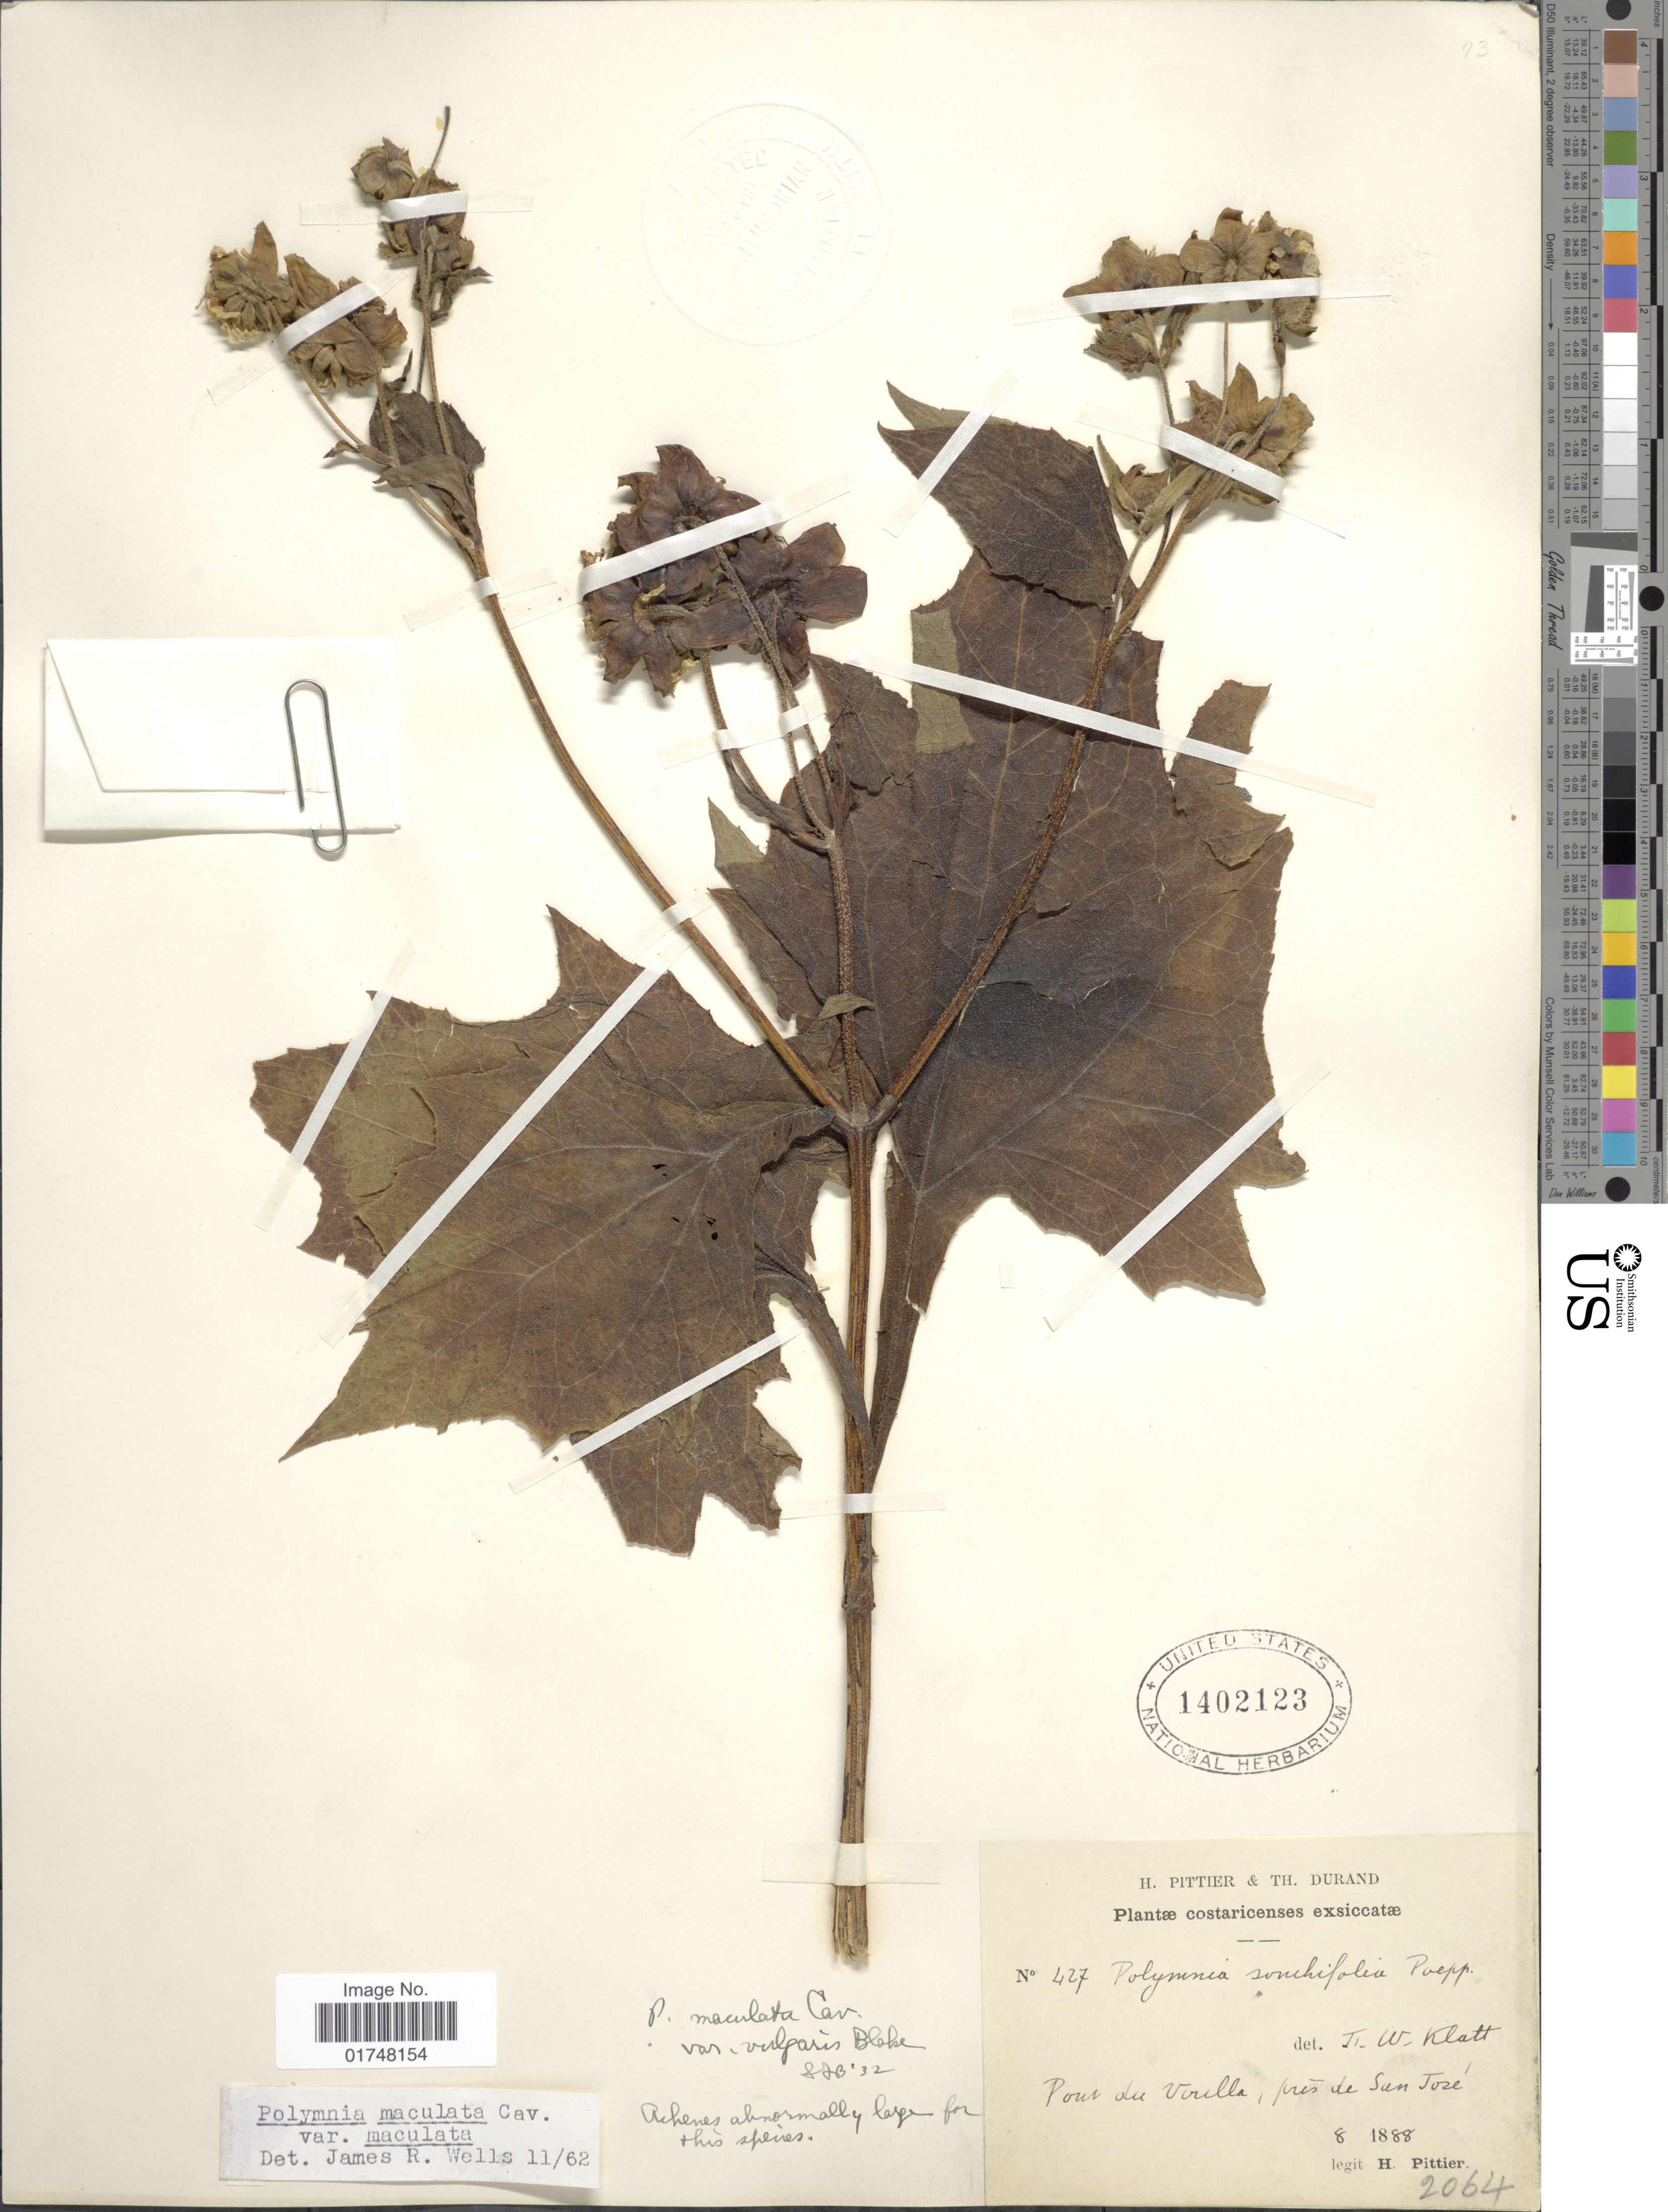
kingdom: Plantae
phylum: Tracheophyta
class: Magnoliopsida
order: Asterales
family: Asteraceae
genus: Smallanthus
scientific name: Smallanthus maculatus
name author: (Cav.) H. Rob.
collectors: H. F. Pittier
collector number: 427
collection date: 1888-08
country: Costa Rica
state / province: San José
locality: near San José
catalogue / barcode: US 1402123